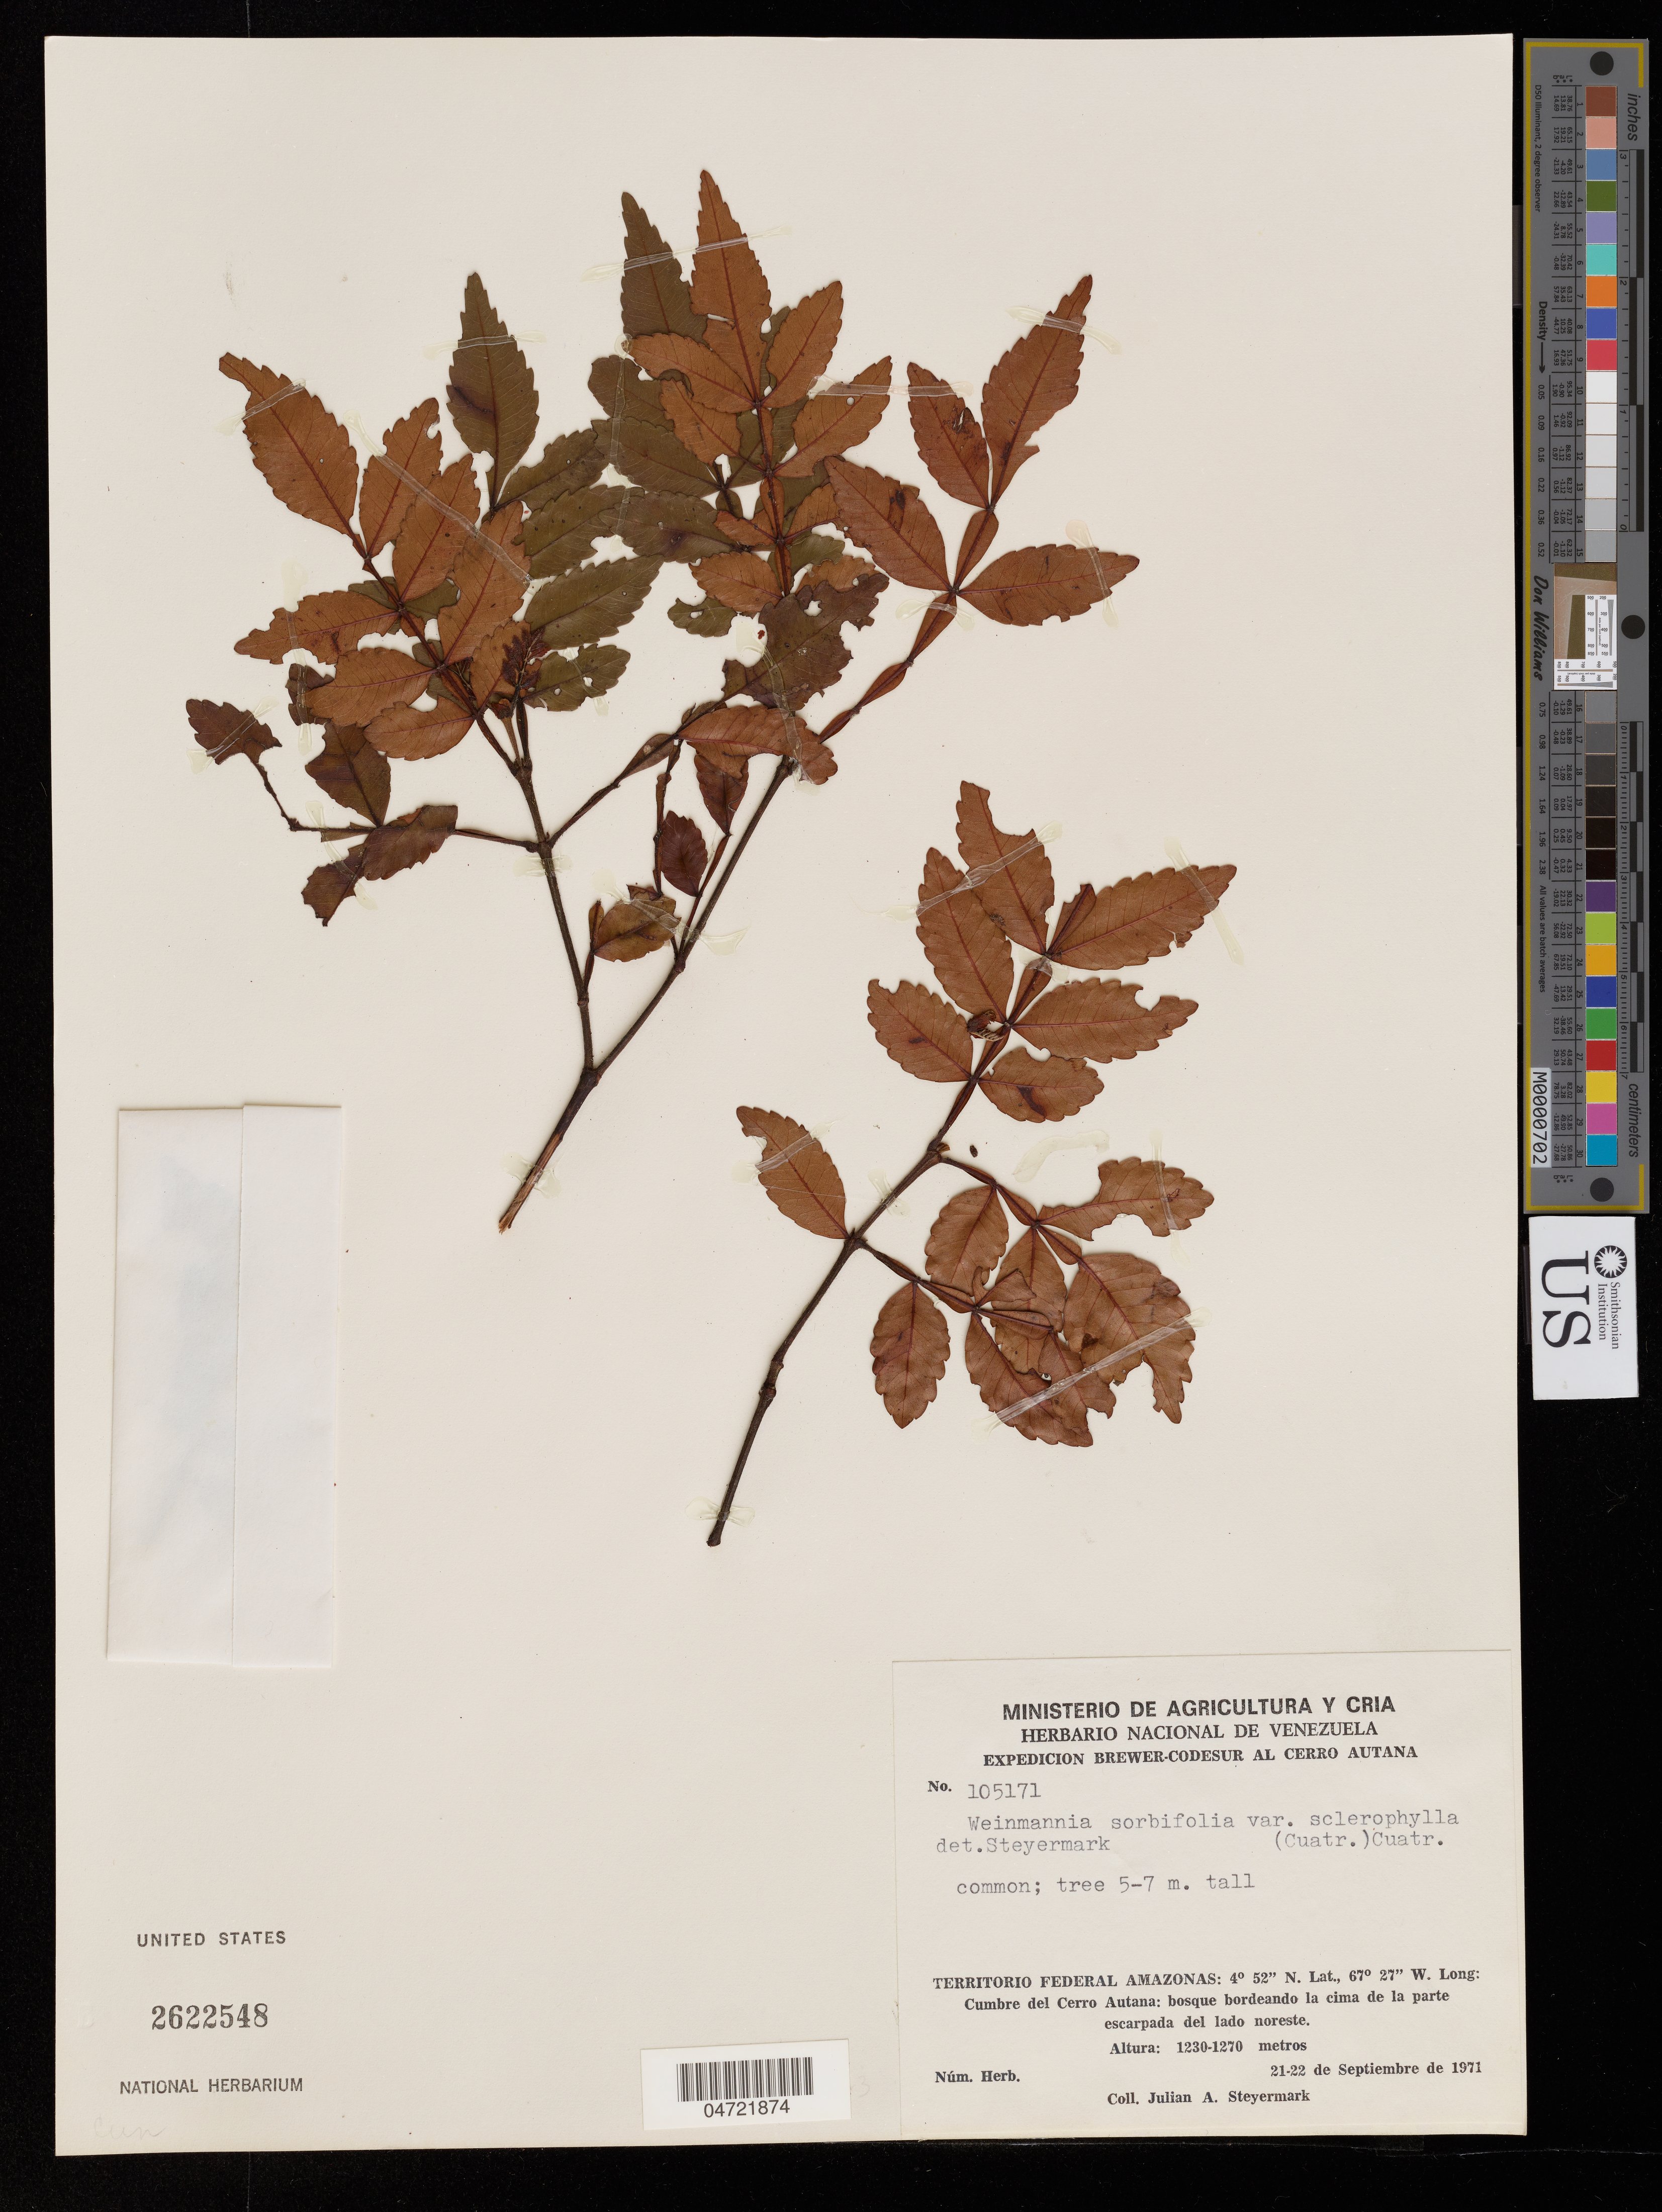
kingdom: Plantae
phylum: Tracheophyta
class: Magnoliopsida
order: Oxalidales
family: Cunoniaceae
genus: Weinmannia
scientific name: Weinmannia sorbifolia var. sclerophylla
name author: (Cuatrec.) Cuatrec.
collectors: J. Steyermark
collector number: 105171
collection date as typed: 21-Sep-71 to 22-Sep-71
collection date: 1971-09-21/1971-09-22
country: Venezuela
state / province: Amazonas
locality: Cerro Autana, cumbre, de la parte escarpada del lado NE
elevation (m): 1230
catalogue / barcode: US 2622548